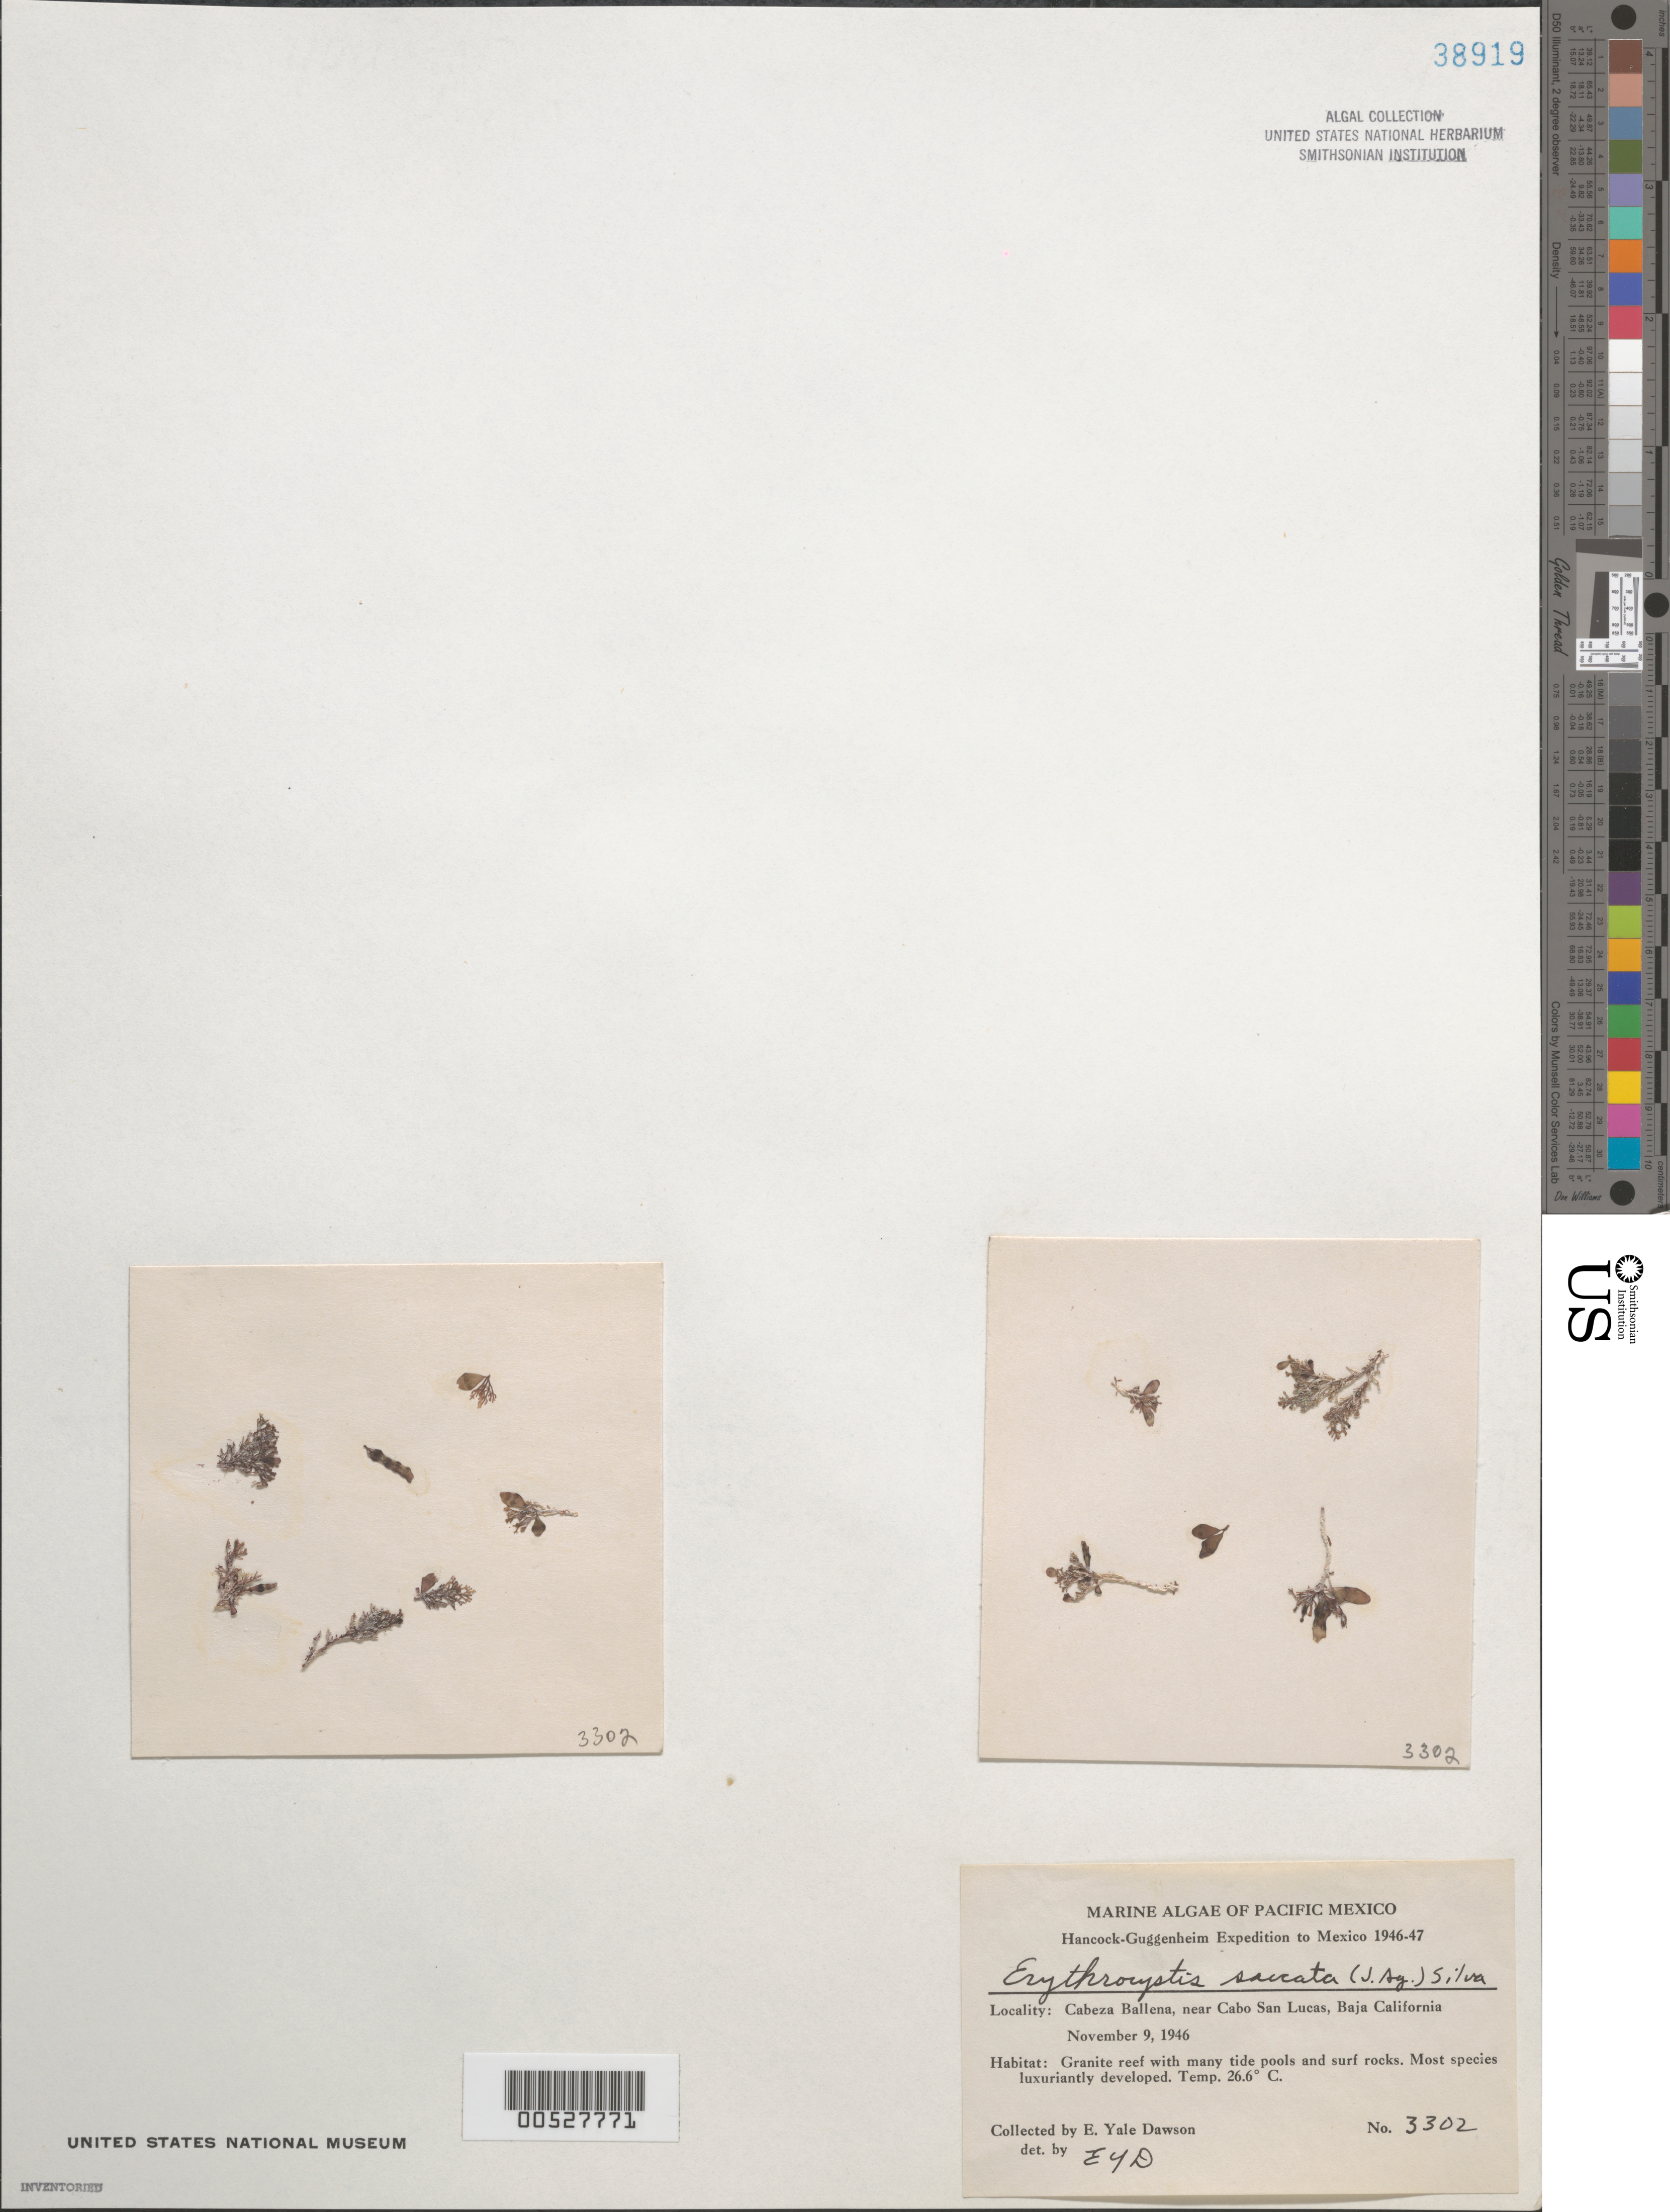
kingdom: Plantae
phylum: Rhodophyta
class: Florideophyceae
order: Ceramiales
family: Rhodomelaceae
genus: Erythrocystis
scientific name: Erythrocystis saccata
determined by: Dawson, E. Y.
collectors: E. Y. Dawson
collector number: EYD 3302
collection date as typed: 09 Nov 1946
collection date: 1946-11-09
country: Mexico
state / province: Baja California Sur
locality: Cabeza Ballena, near Cabo San Lucas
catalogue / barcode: US 38919